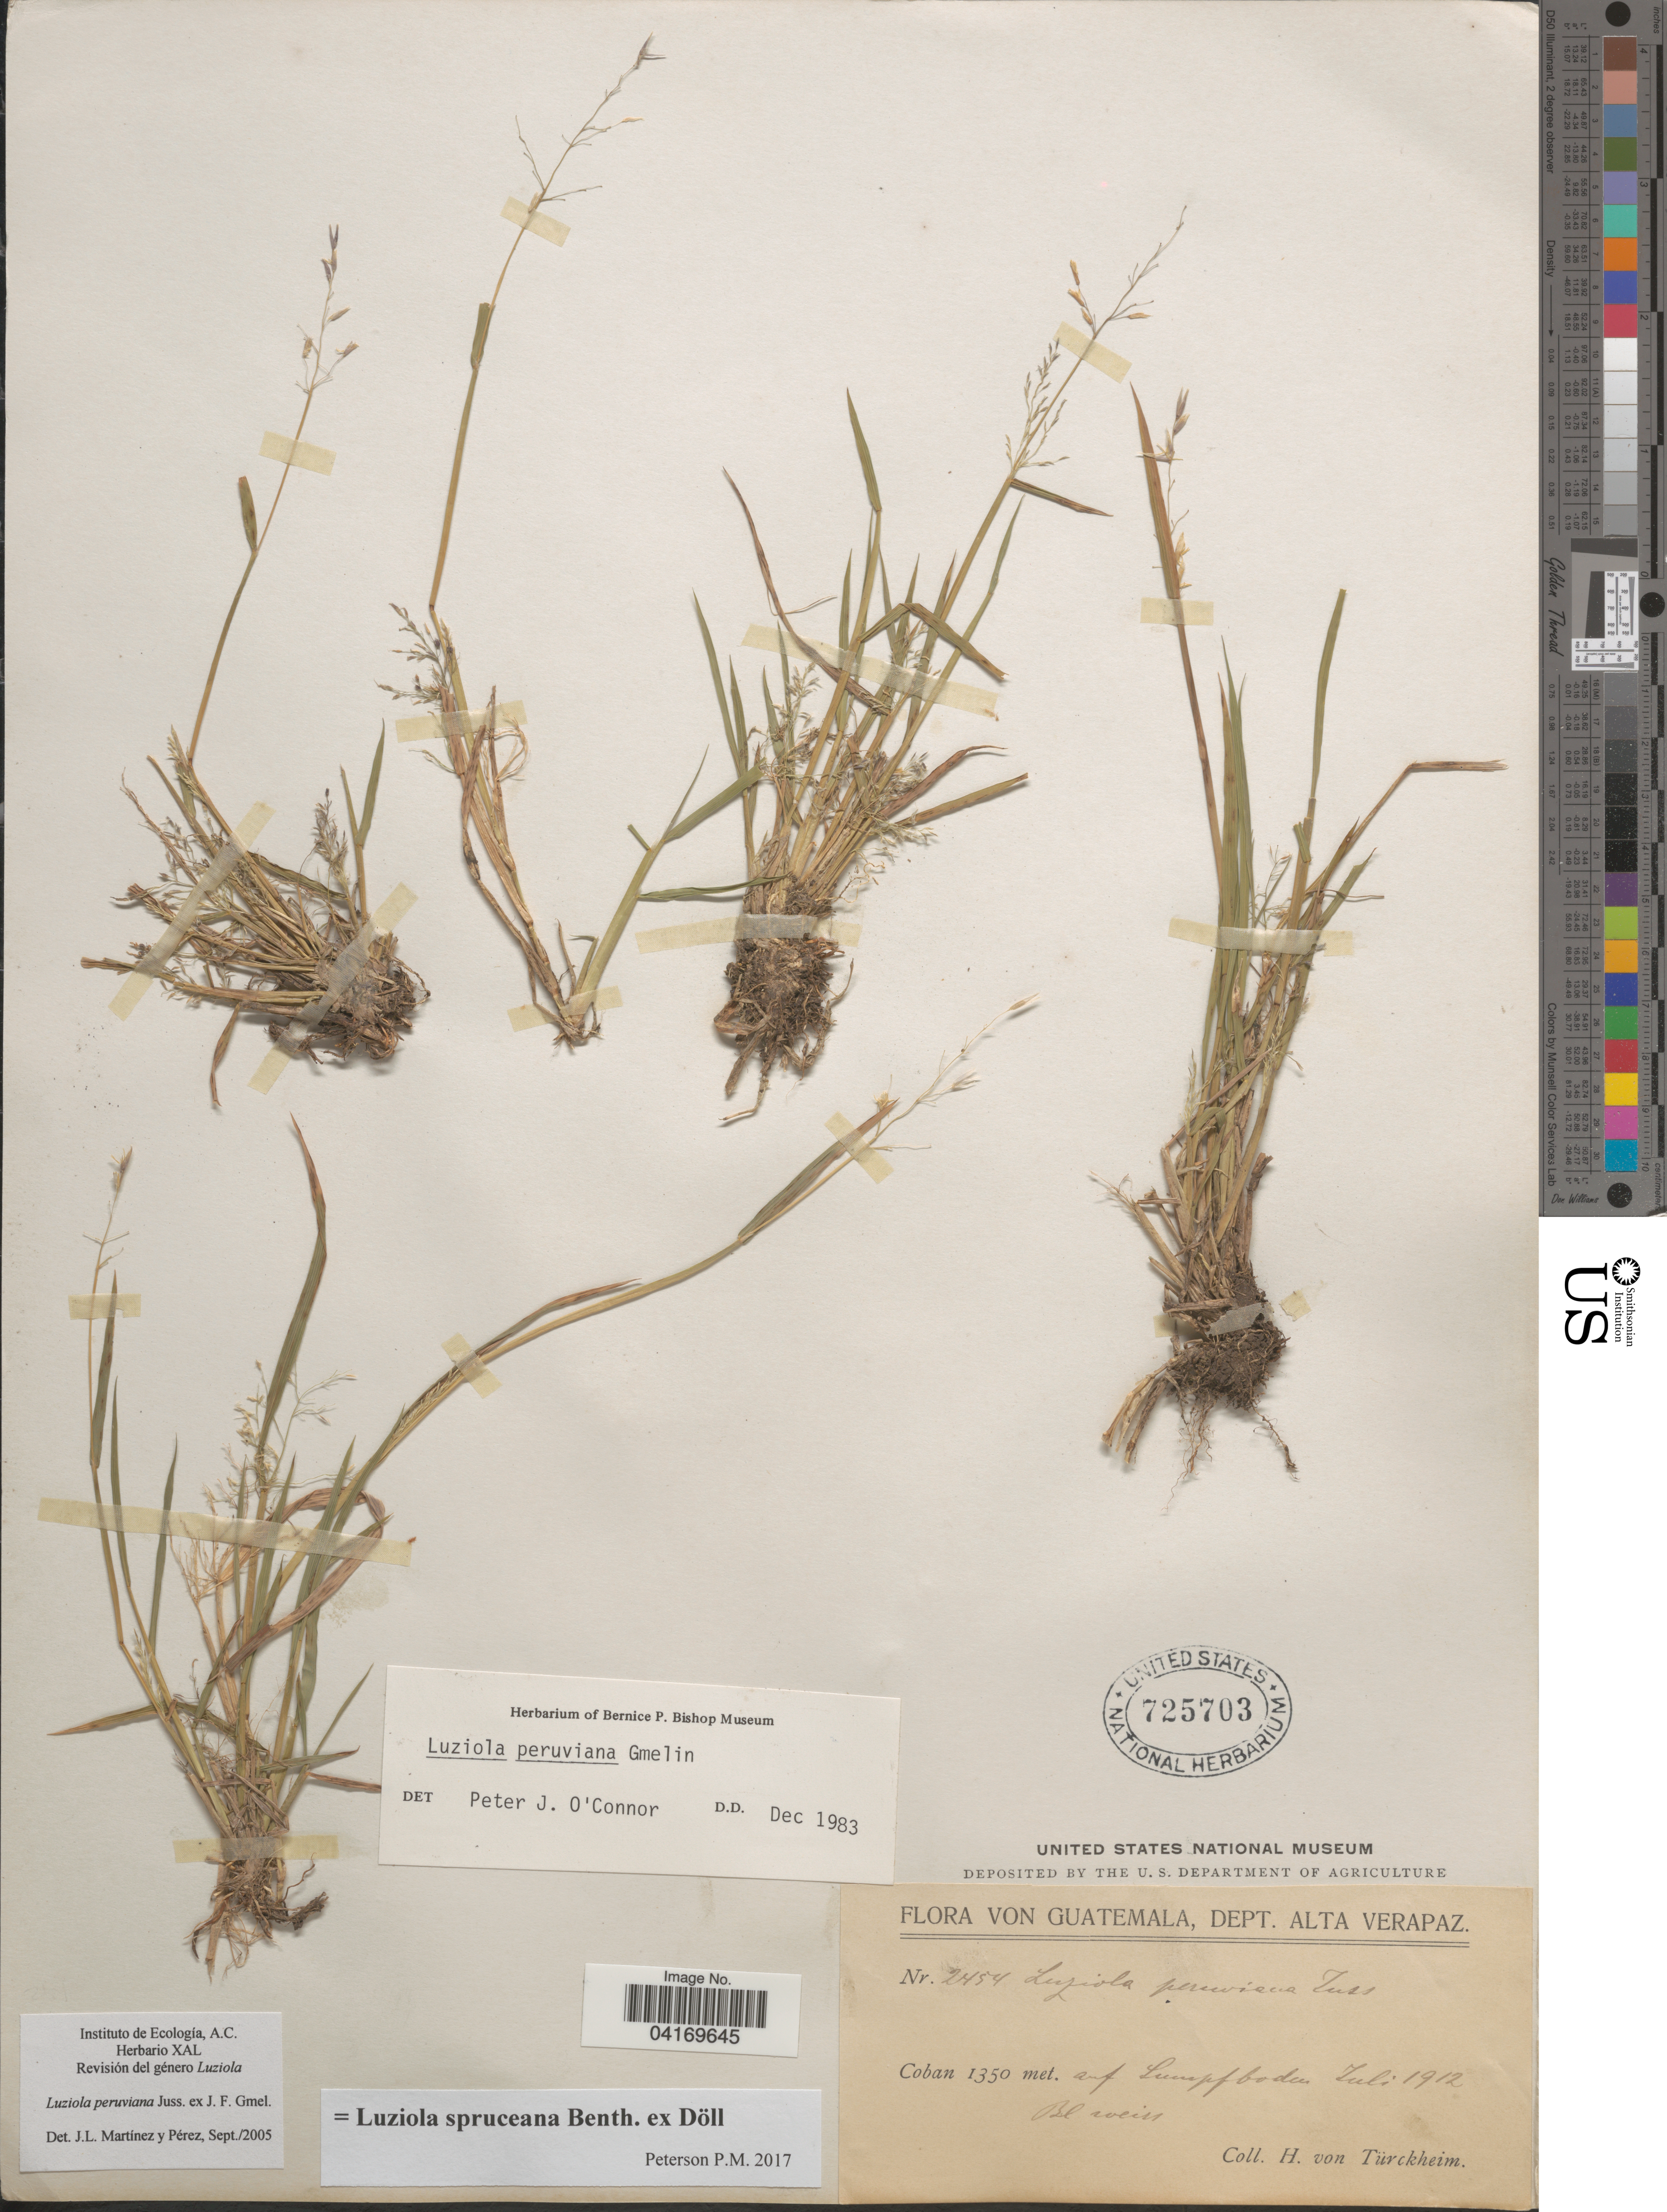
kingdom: Plantae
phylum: Tracheophyta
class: Liliopsida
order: Poales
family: Poaceae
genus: Luziola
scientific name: Luziola spruceana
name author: Benth. ex Döll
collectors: H. von Türckheim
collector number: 2454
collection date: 1912-07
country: Guatemala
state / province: Alta Verapaz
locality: Dept. Alta Verapaz. Coban. Auf Sumpfbaden.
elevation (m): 1350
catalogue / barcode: US 725703